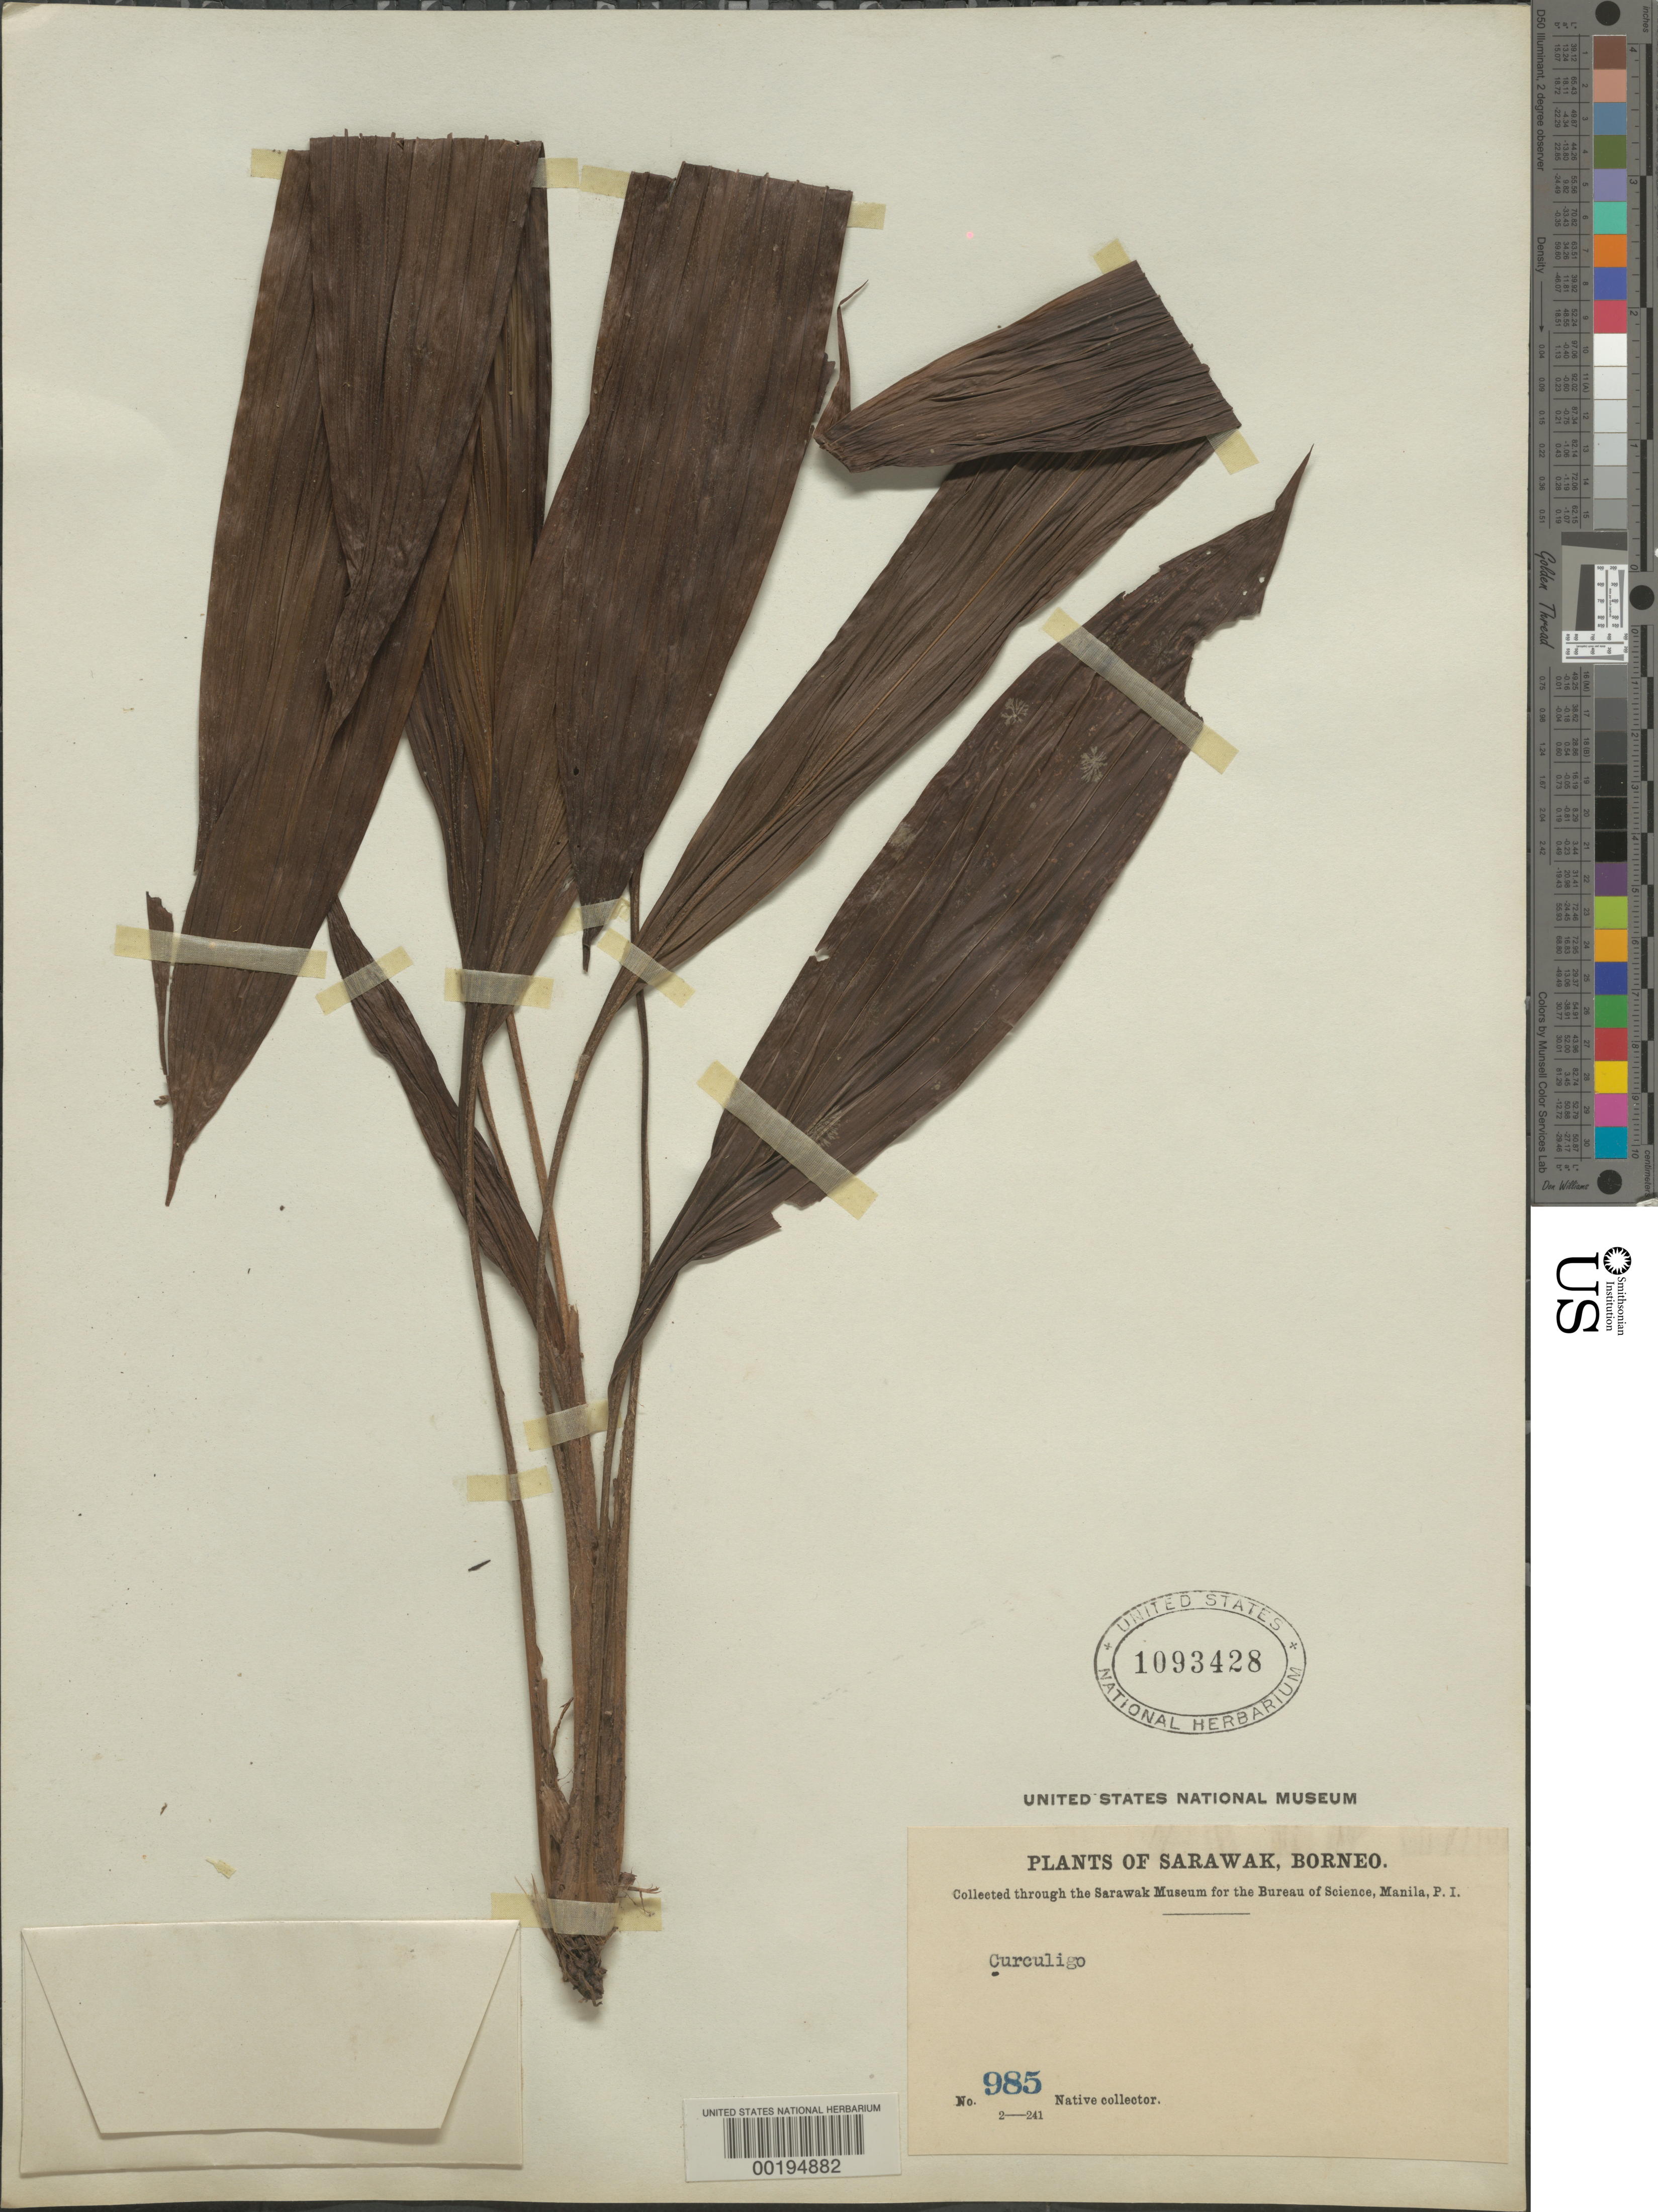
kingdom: Plantae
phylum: Tracheophyta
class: Liliopsida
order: Asparagales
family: Hypoxidaceae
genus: Curculigo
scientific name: Curculigo sp.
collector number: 985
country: Malaysia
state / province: Sarawak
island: Borneo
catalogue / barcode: US 1093428